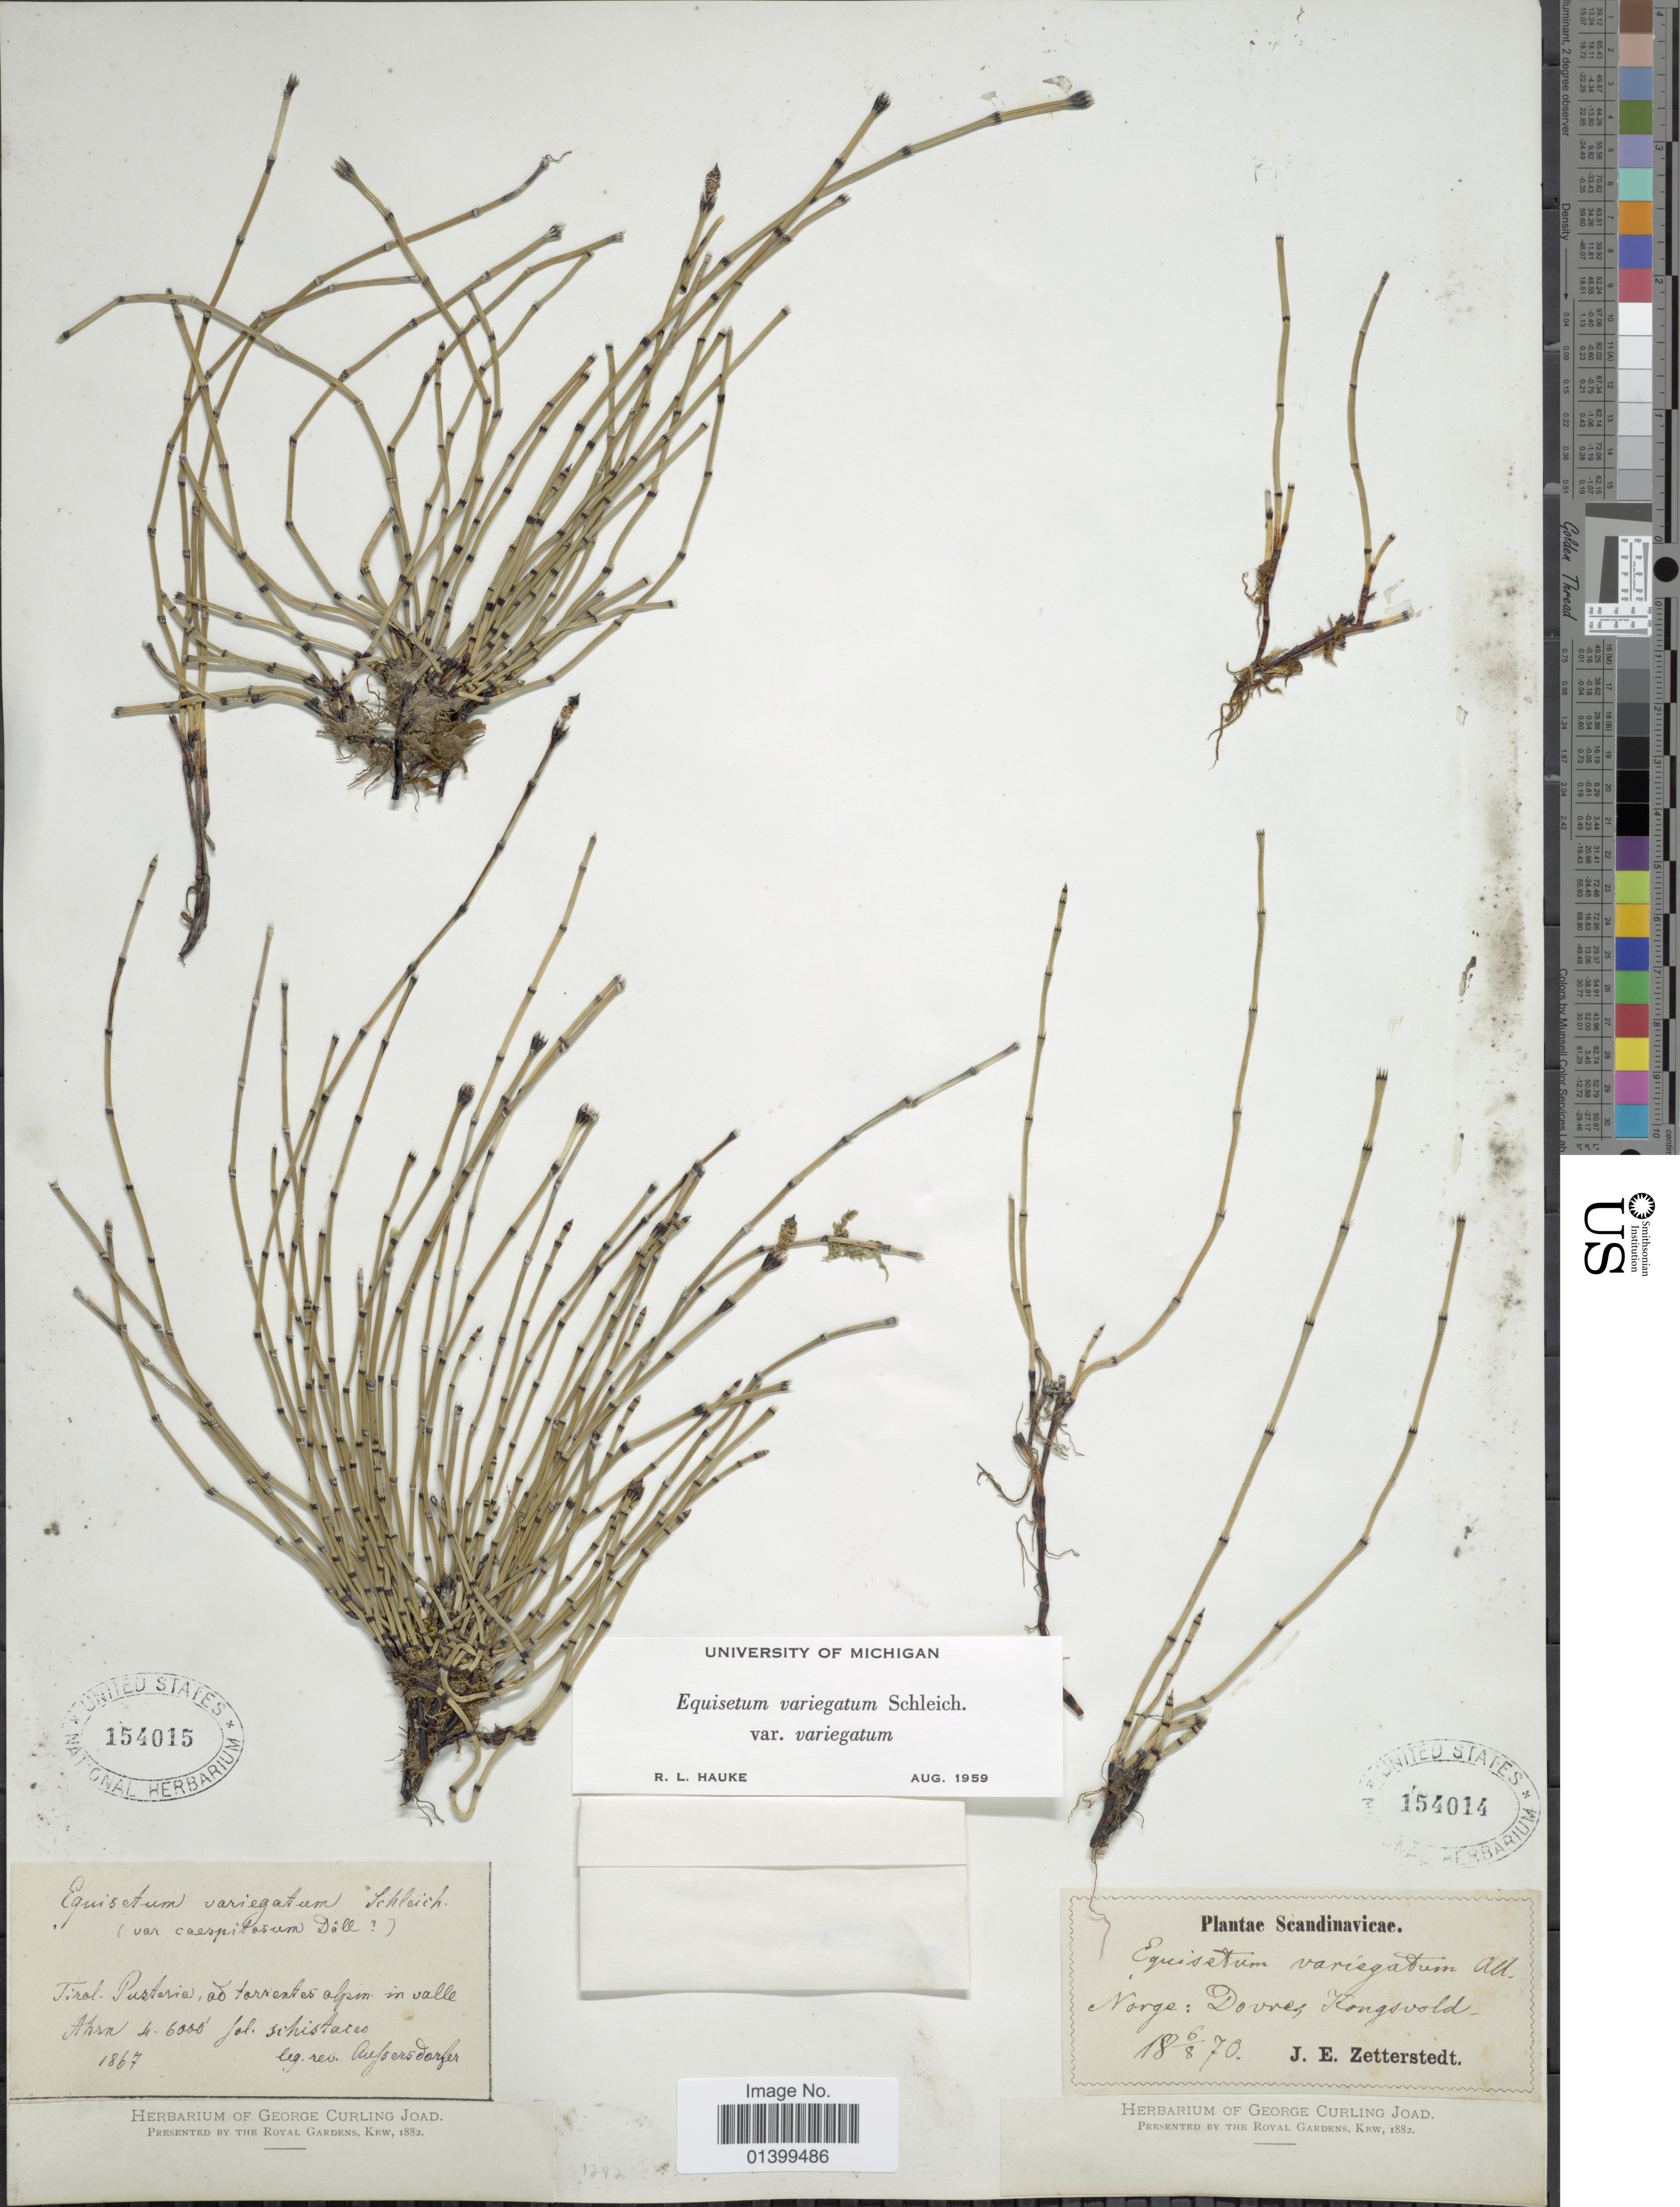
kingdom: Plantae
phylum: Tracheophyta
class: Polypodiopsida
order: Equisetales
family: Equisetaceae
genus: Equisetum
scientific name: Equisetum variegatum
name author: Schleich. ex F. Weber & D. Mohr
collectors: J.E. Zetterstedt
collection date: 1870-08-06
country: Norway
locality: Norge: Dovre, Kongsvold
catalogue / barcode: US 154014